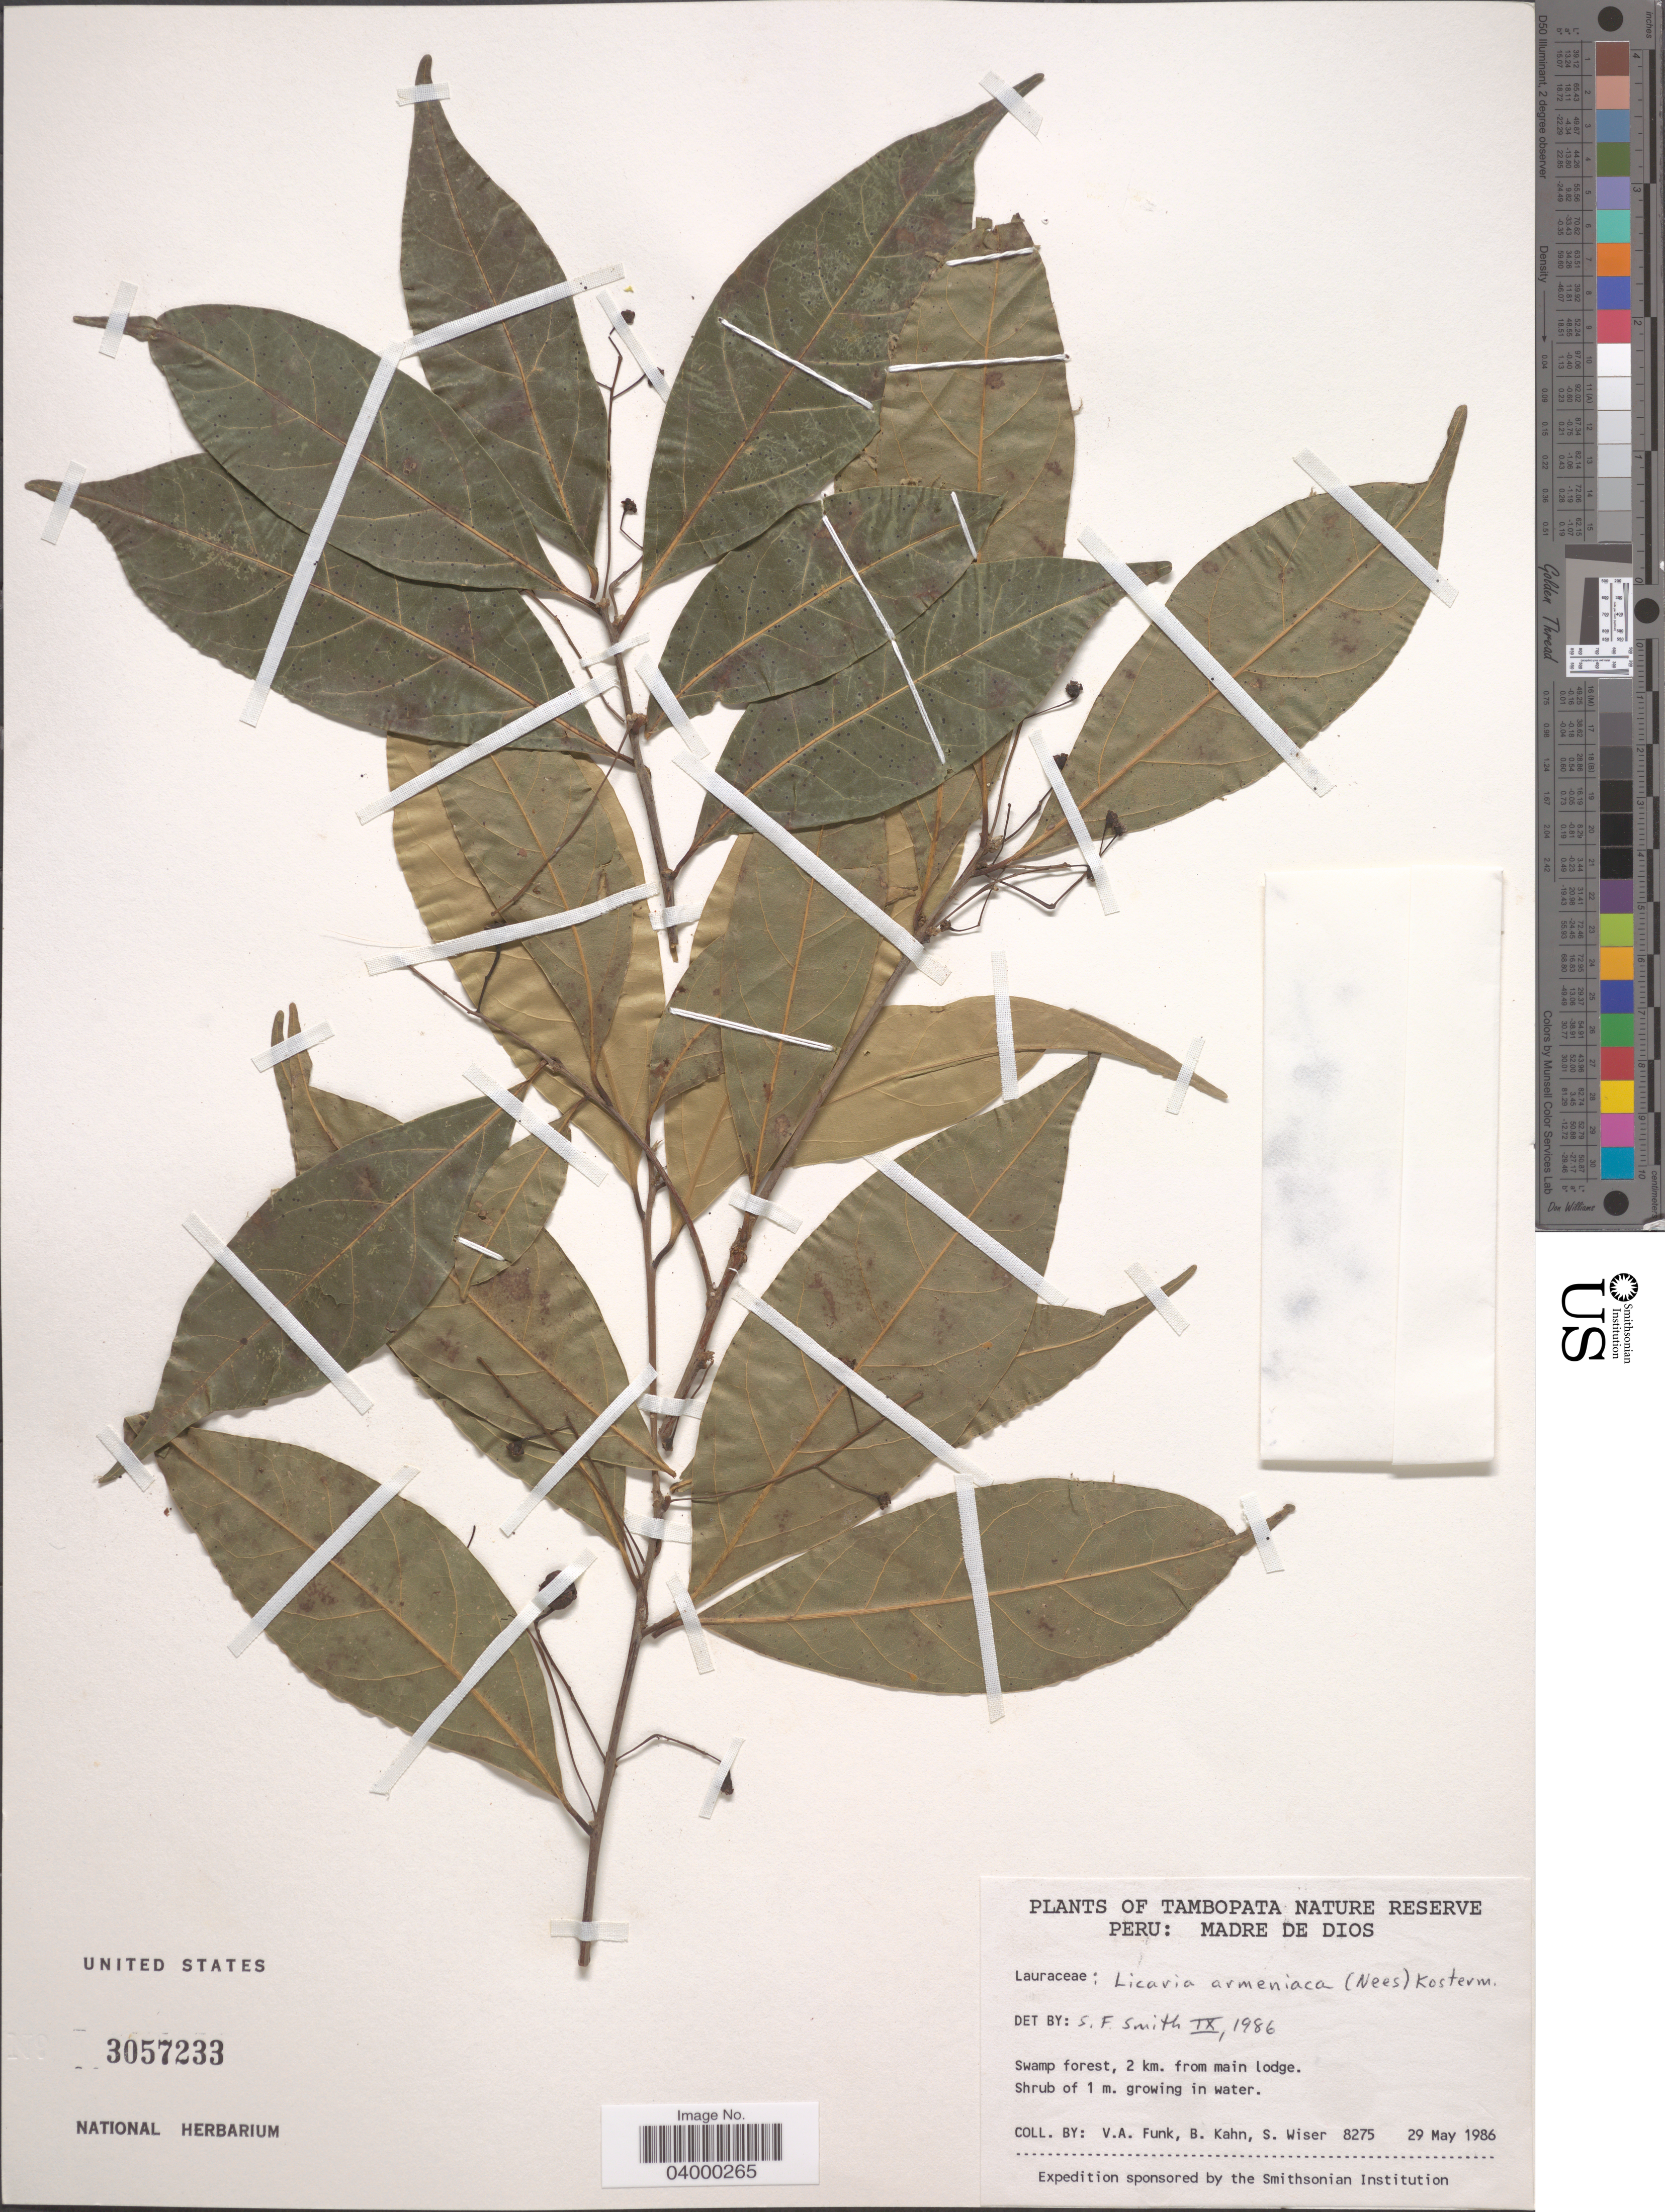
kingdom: Plantae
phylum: Tracheophyta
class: Magnoliopsida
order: Laurales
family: Lauraceae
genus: Licaria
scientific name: Licaria armeniaca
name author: (Nees) Kosterm.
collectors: V. Funk, B. Kahn & S. Wiser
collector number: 8275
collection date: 1986-05-29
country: Peru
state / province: Madre de Dios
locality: Tambopata Nature Reserve. 2 km. from main lodge.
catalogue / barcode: US 3057233